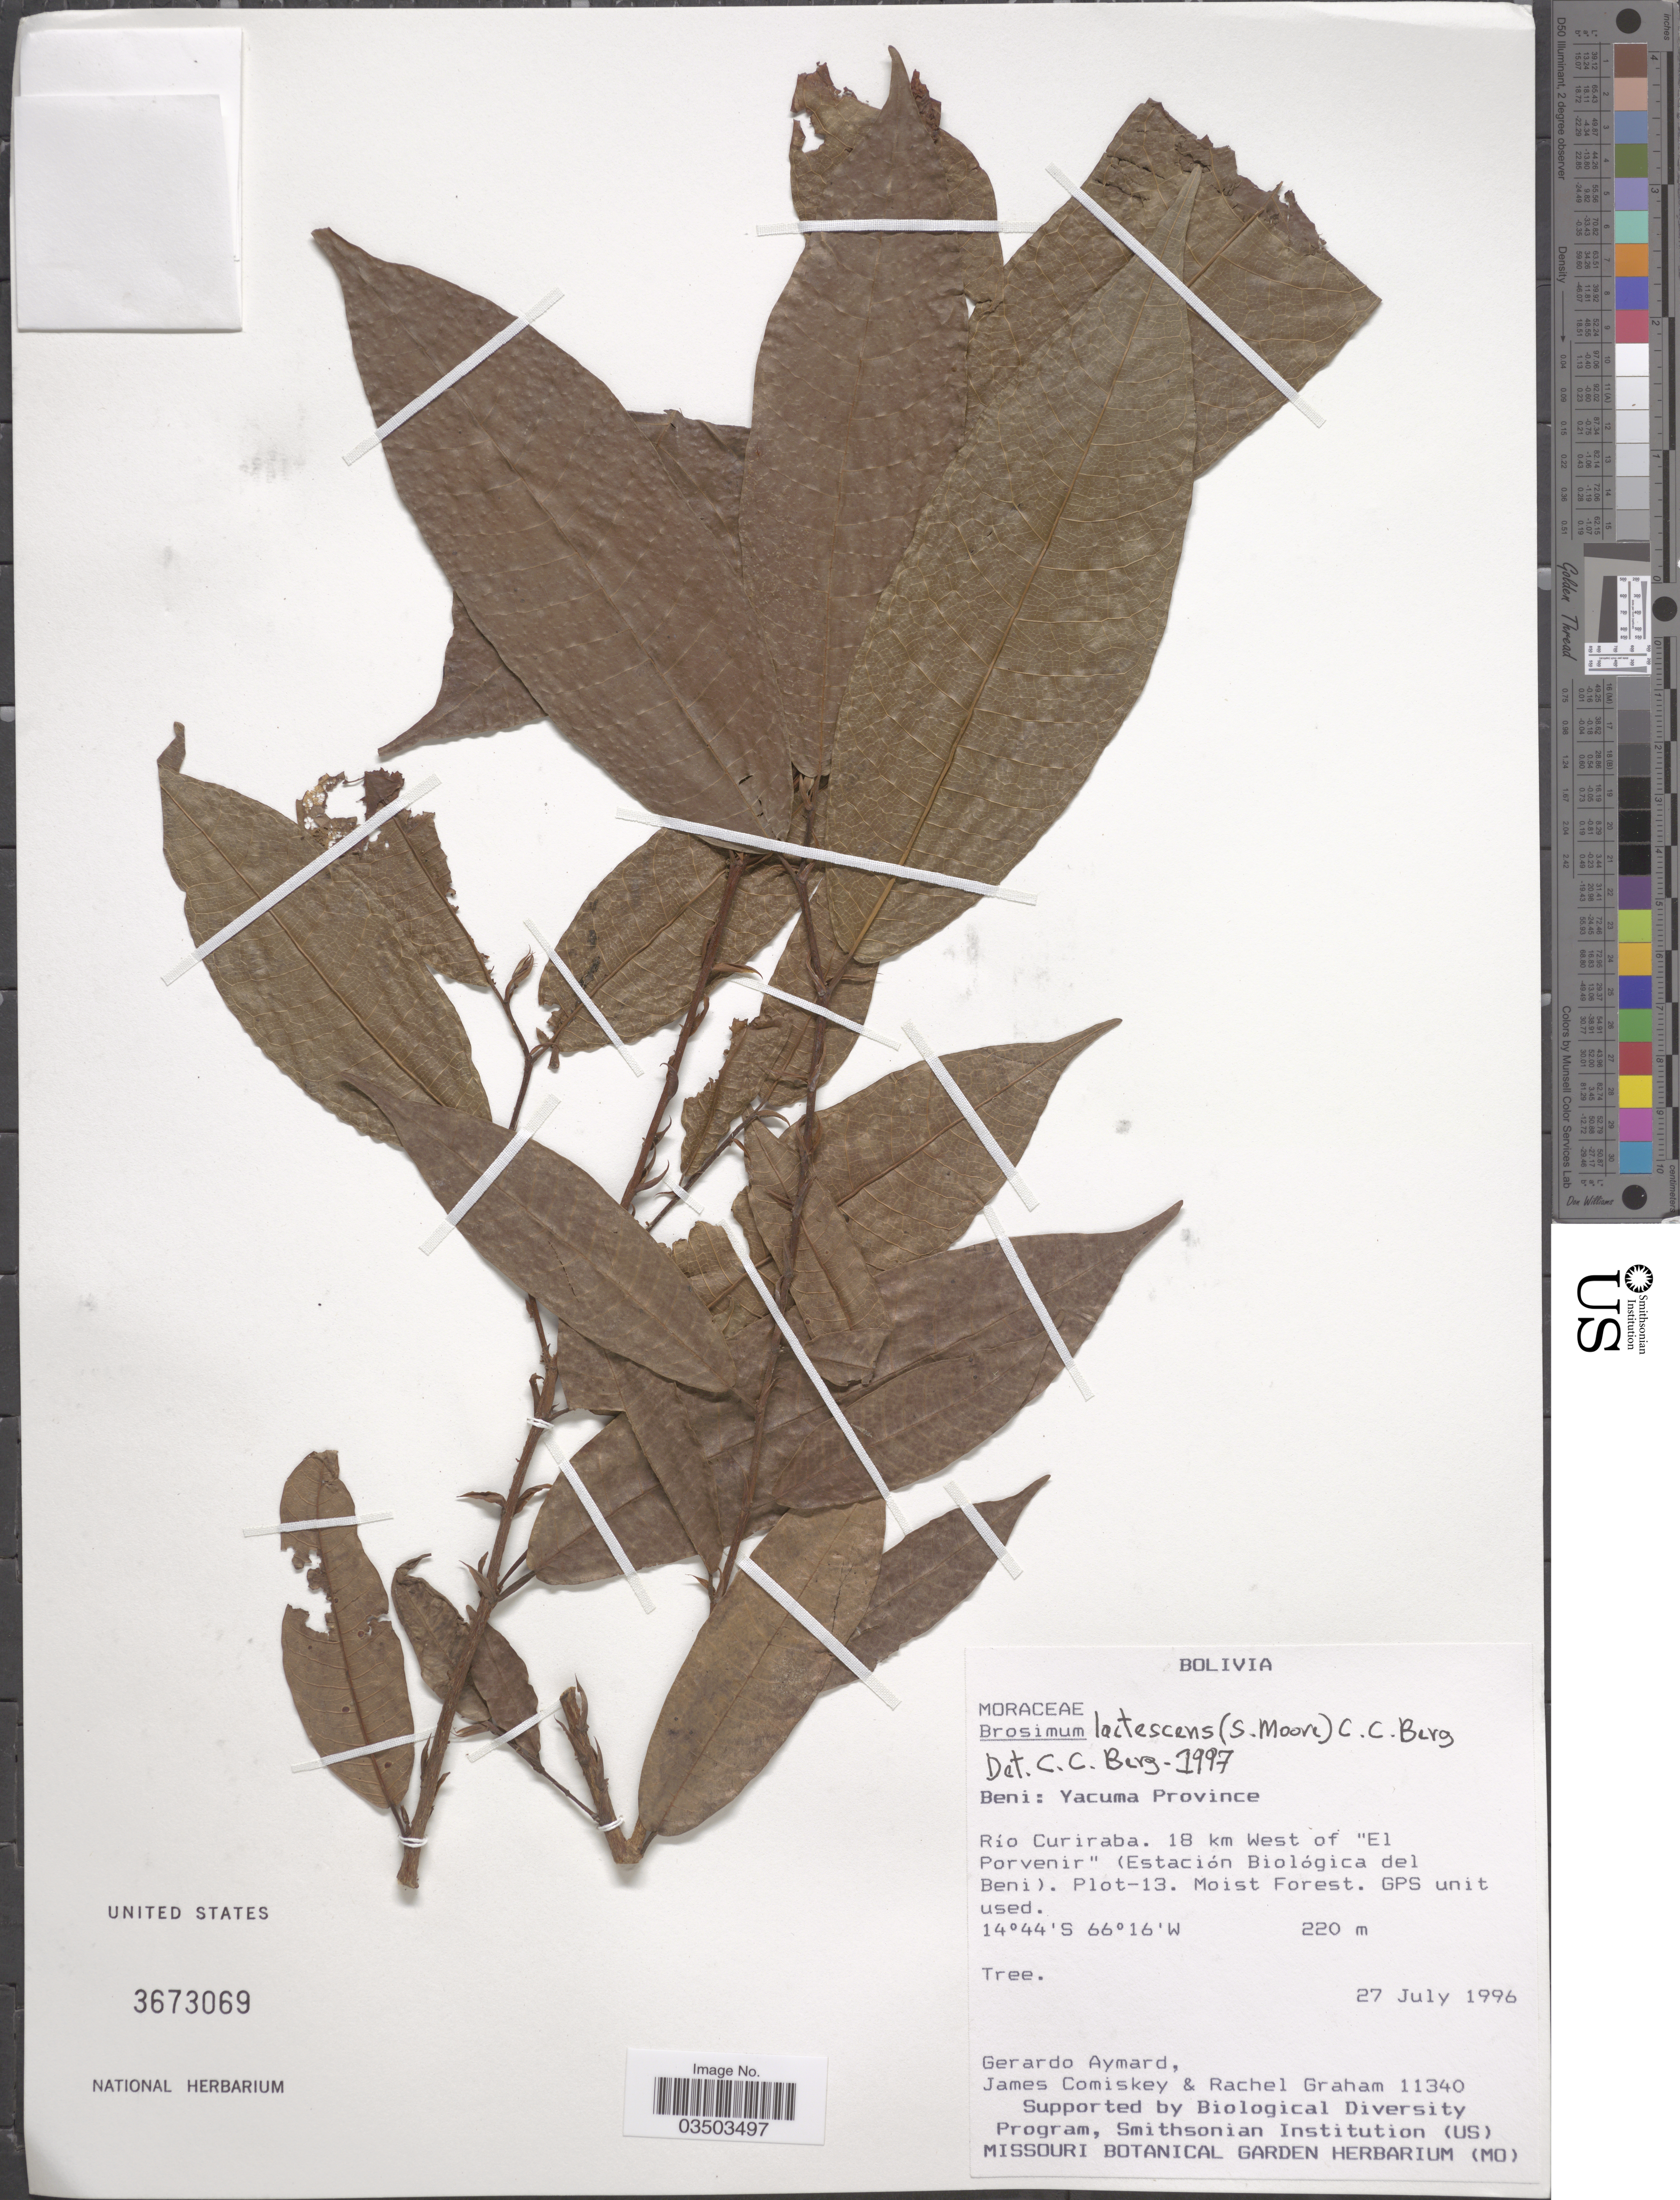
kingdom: Plantae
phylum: Tracheophyta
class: Magnoliopsida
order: Rosales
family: Moraceae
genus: Brosimum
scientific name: Brosimum lactescens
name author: (S. Moore) C.C. Berg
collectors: G. A. Aymard, J. A. Comiskey & R. Graham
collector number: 11340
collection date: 1996-07-27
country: Bolivia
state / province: Beni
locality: Yacuma Province. Río Curiraba. 18 km West of "El Porvenir" (Estación Biológica del Beni). Plot-13.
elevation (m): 220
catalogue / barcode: US 3673069